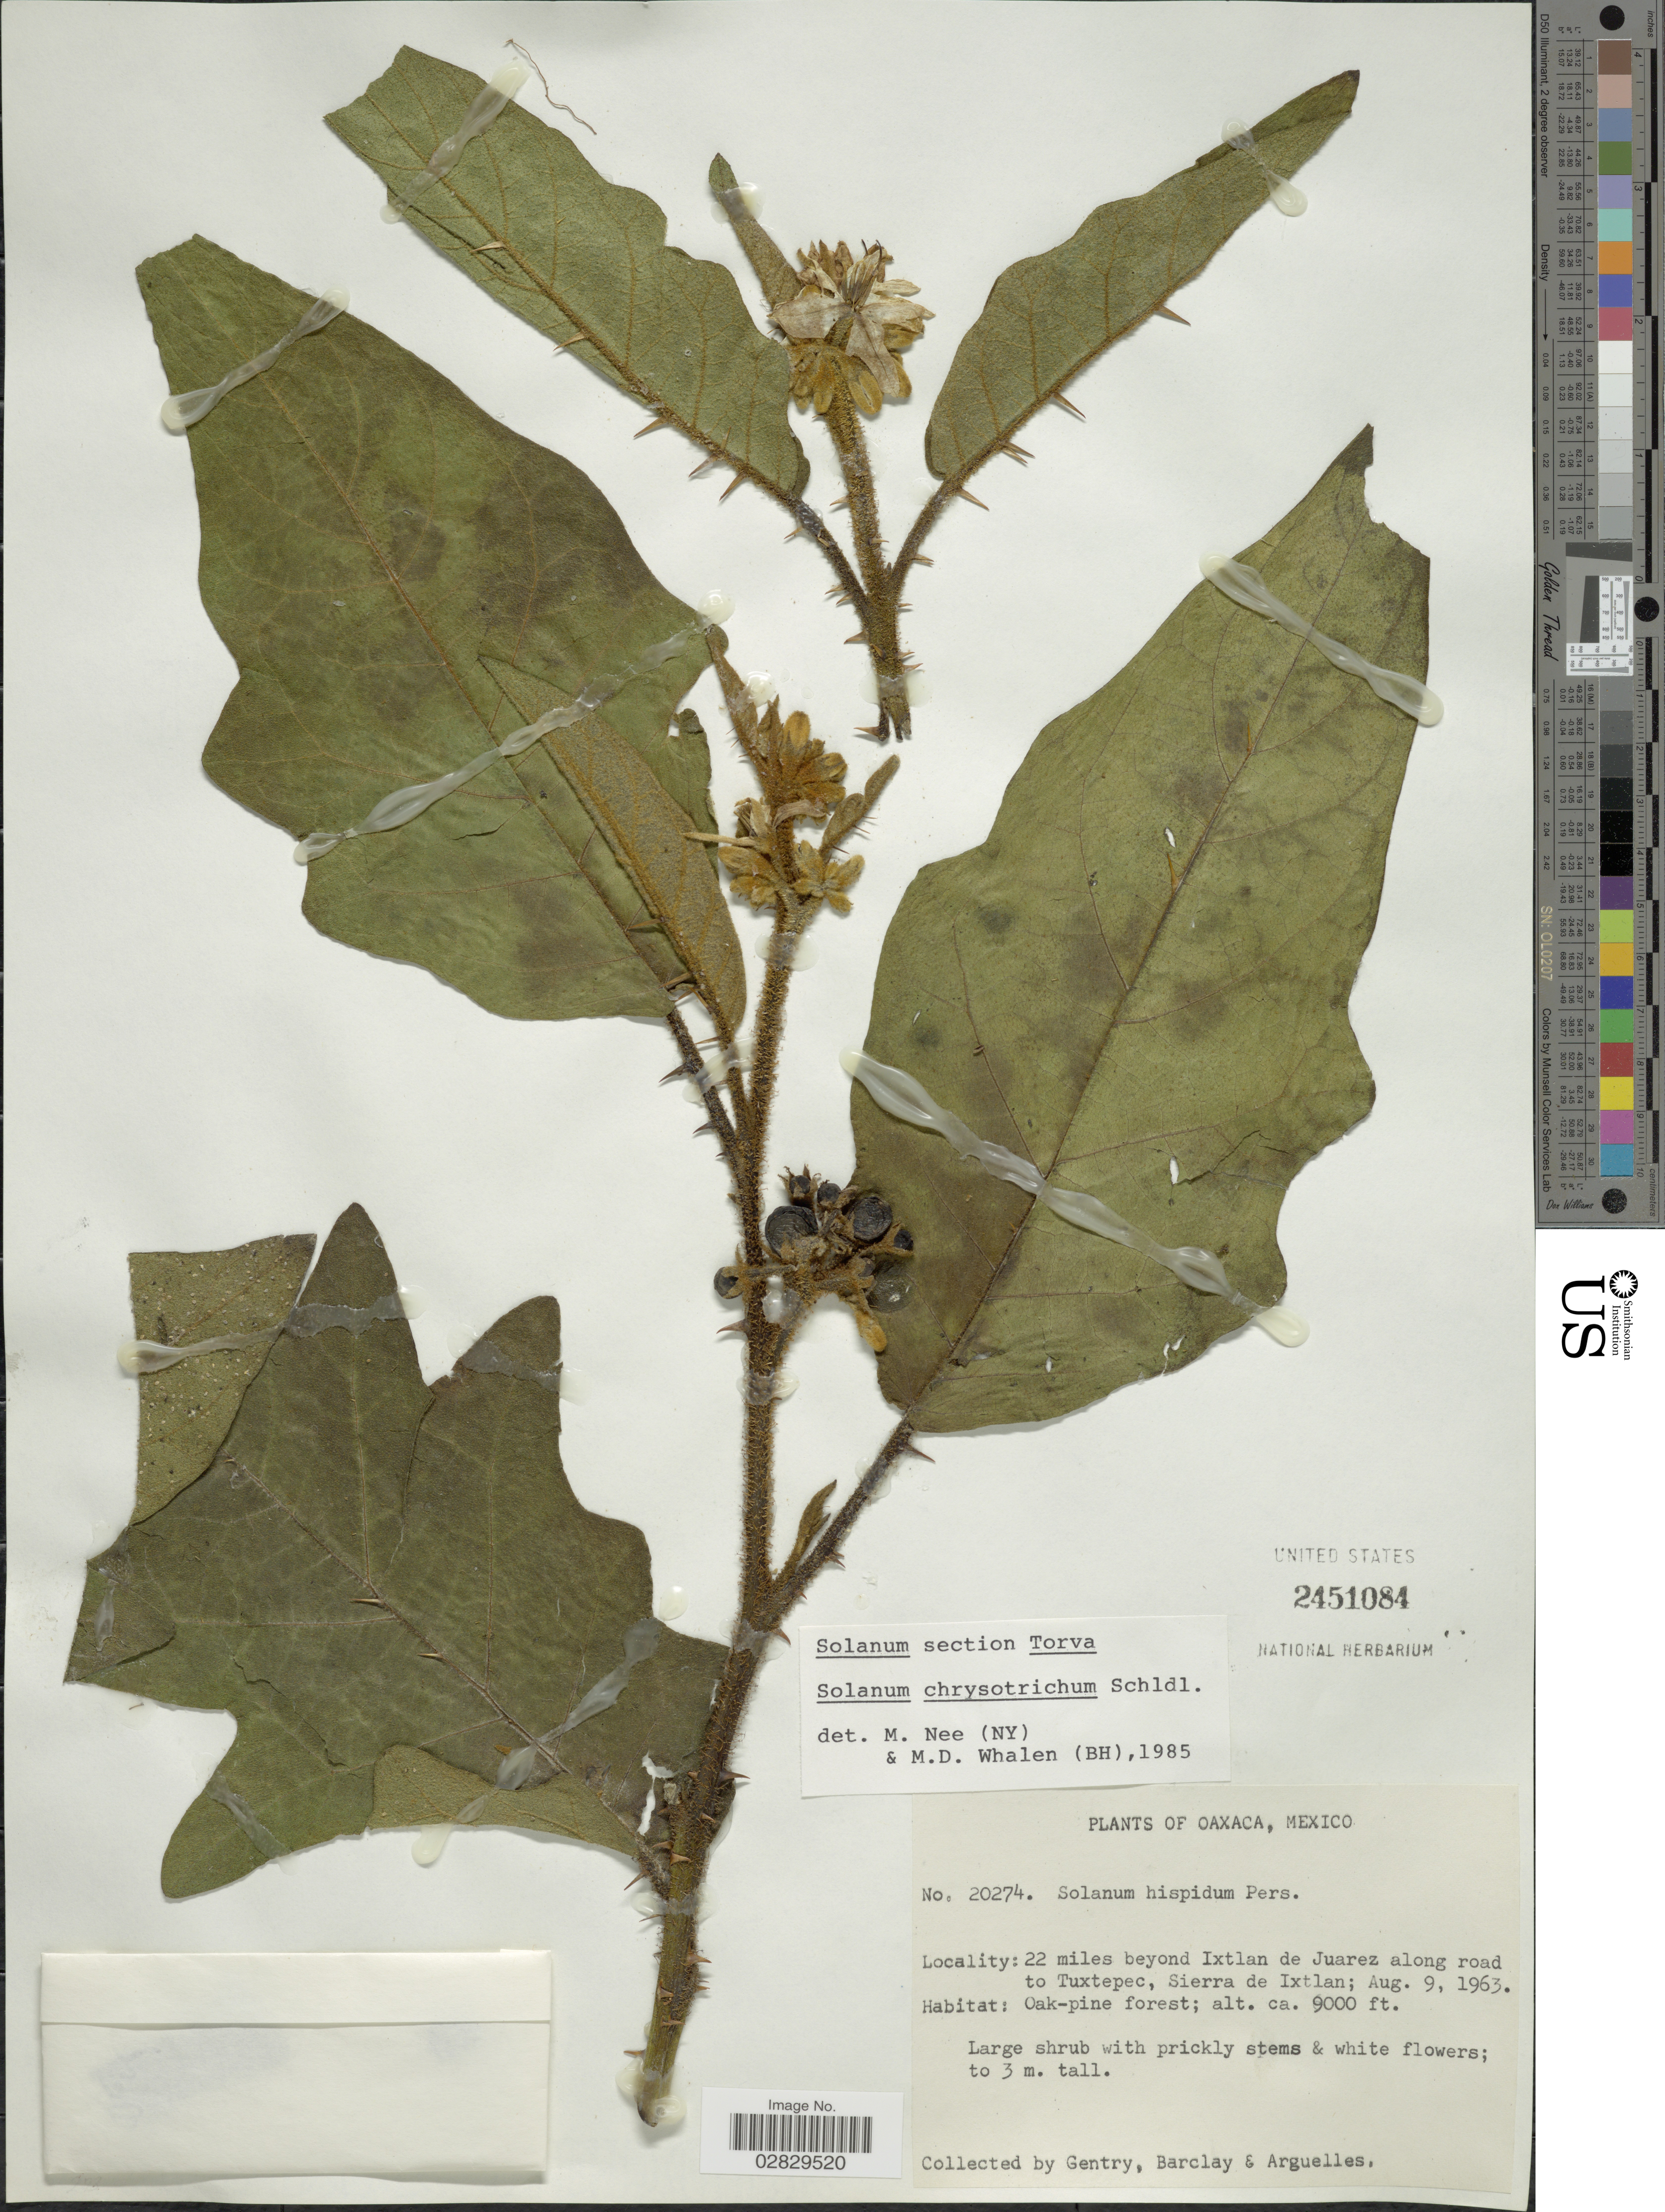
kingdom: Plantae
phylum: Tracheophyta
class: Magnoliopsida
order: Solanales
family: Solanaceae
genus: Solanum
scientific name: Solanum chrysotrichum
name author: Schltdl.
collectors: Gentry, --, -- Barclay & Arguelles, --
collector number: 20274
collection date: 1963-08-09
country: Mexico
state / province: Oaxaca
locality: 22 miles beyond Ixtlan de Juarez along road to Tuxtepec, Sierra de Ixtlan.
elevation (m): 2743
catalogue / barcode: US 2451084